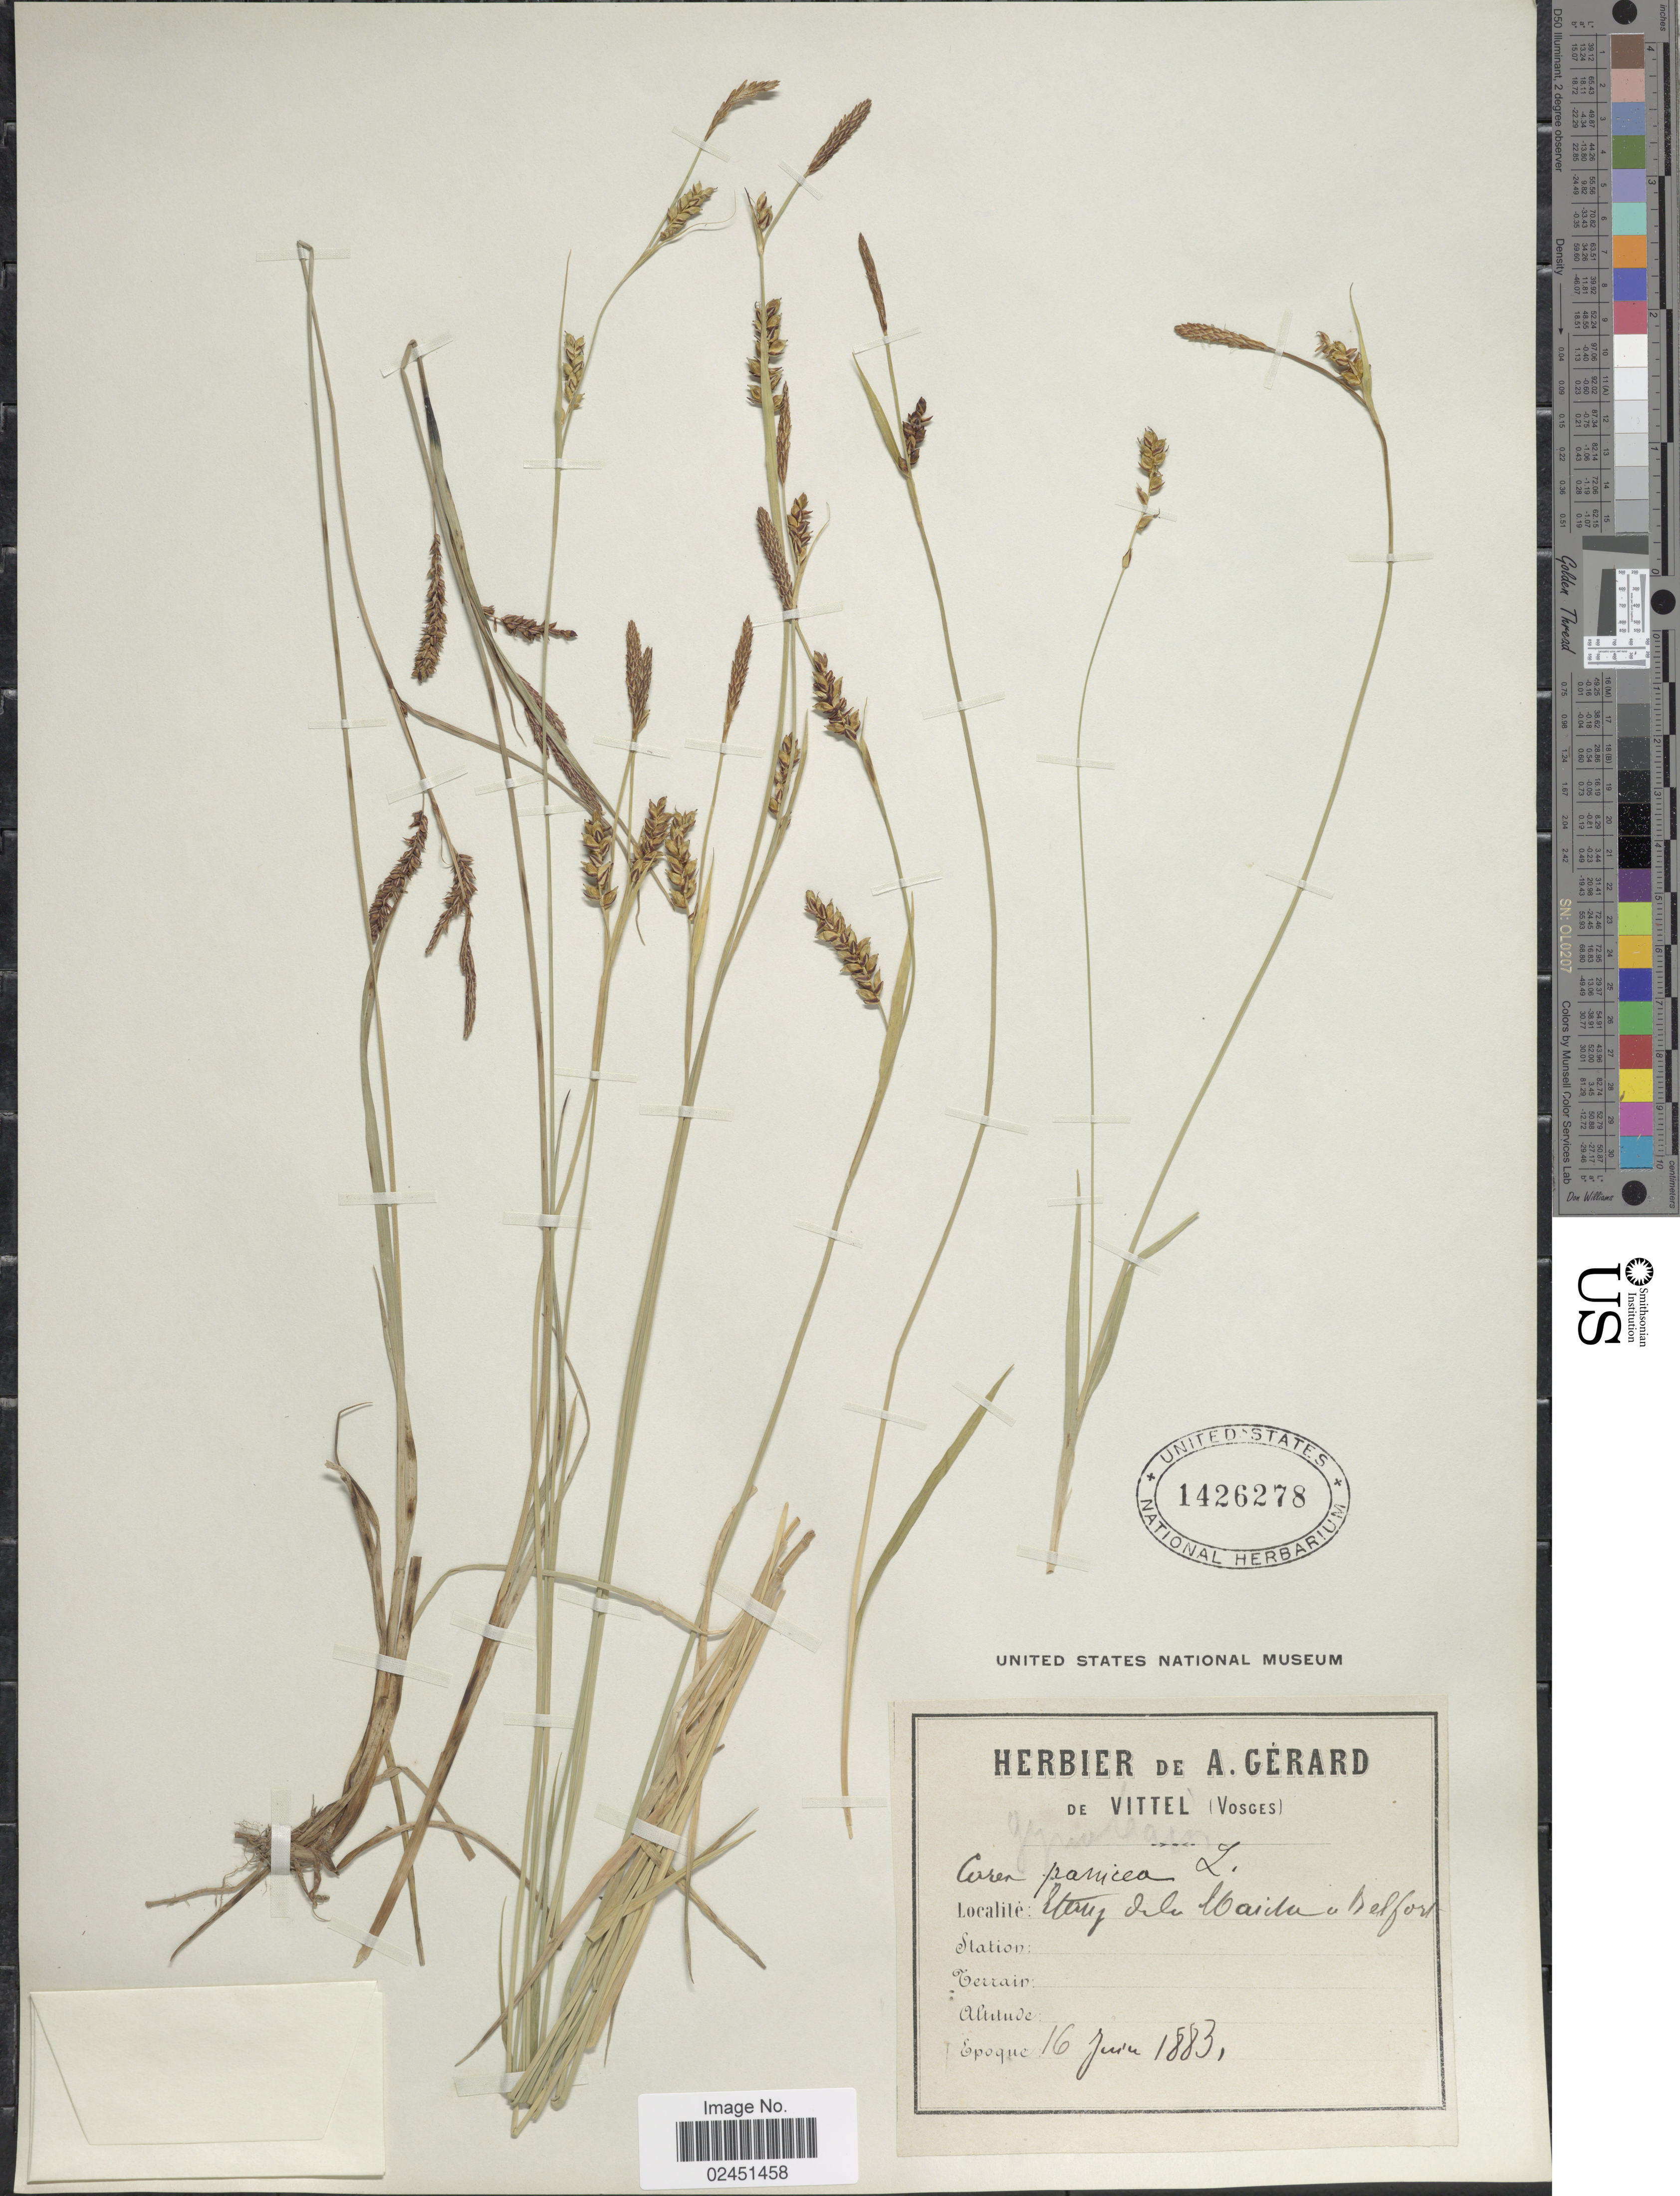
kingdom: Plantae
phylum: Tracheophyta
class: Liliopsida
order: Poales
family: Cyperaceae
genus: Carex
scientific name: Carex panicea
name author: L.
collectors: ex herb. de A. Gerard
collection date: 1883-06-16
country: France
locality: Yypolearon [interpreted], Etouj dela Maida a Belfort, de Vittel (Vosges)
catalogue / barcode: US 1426278